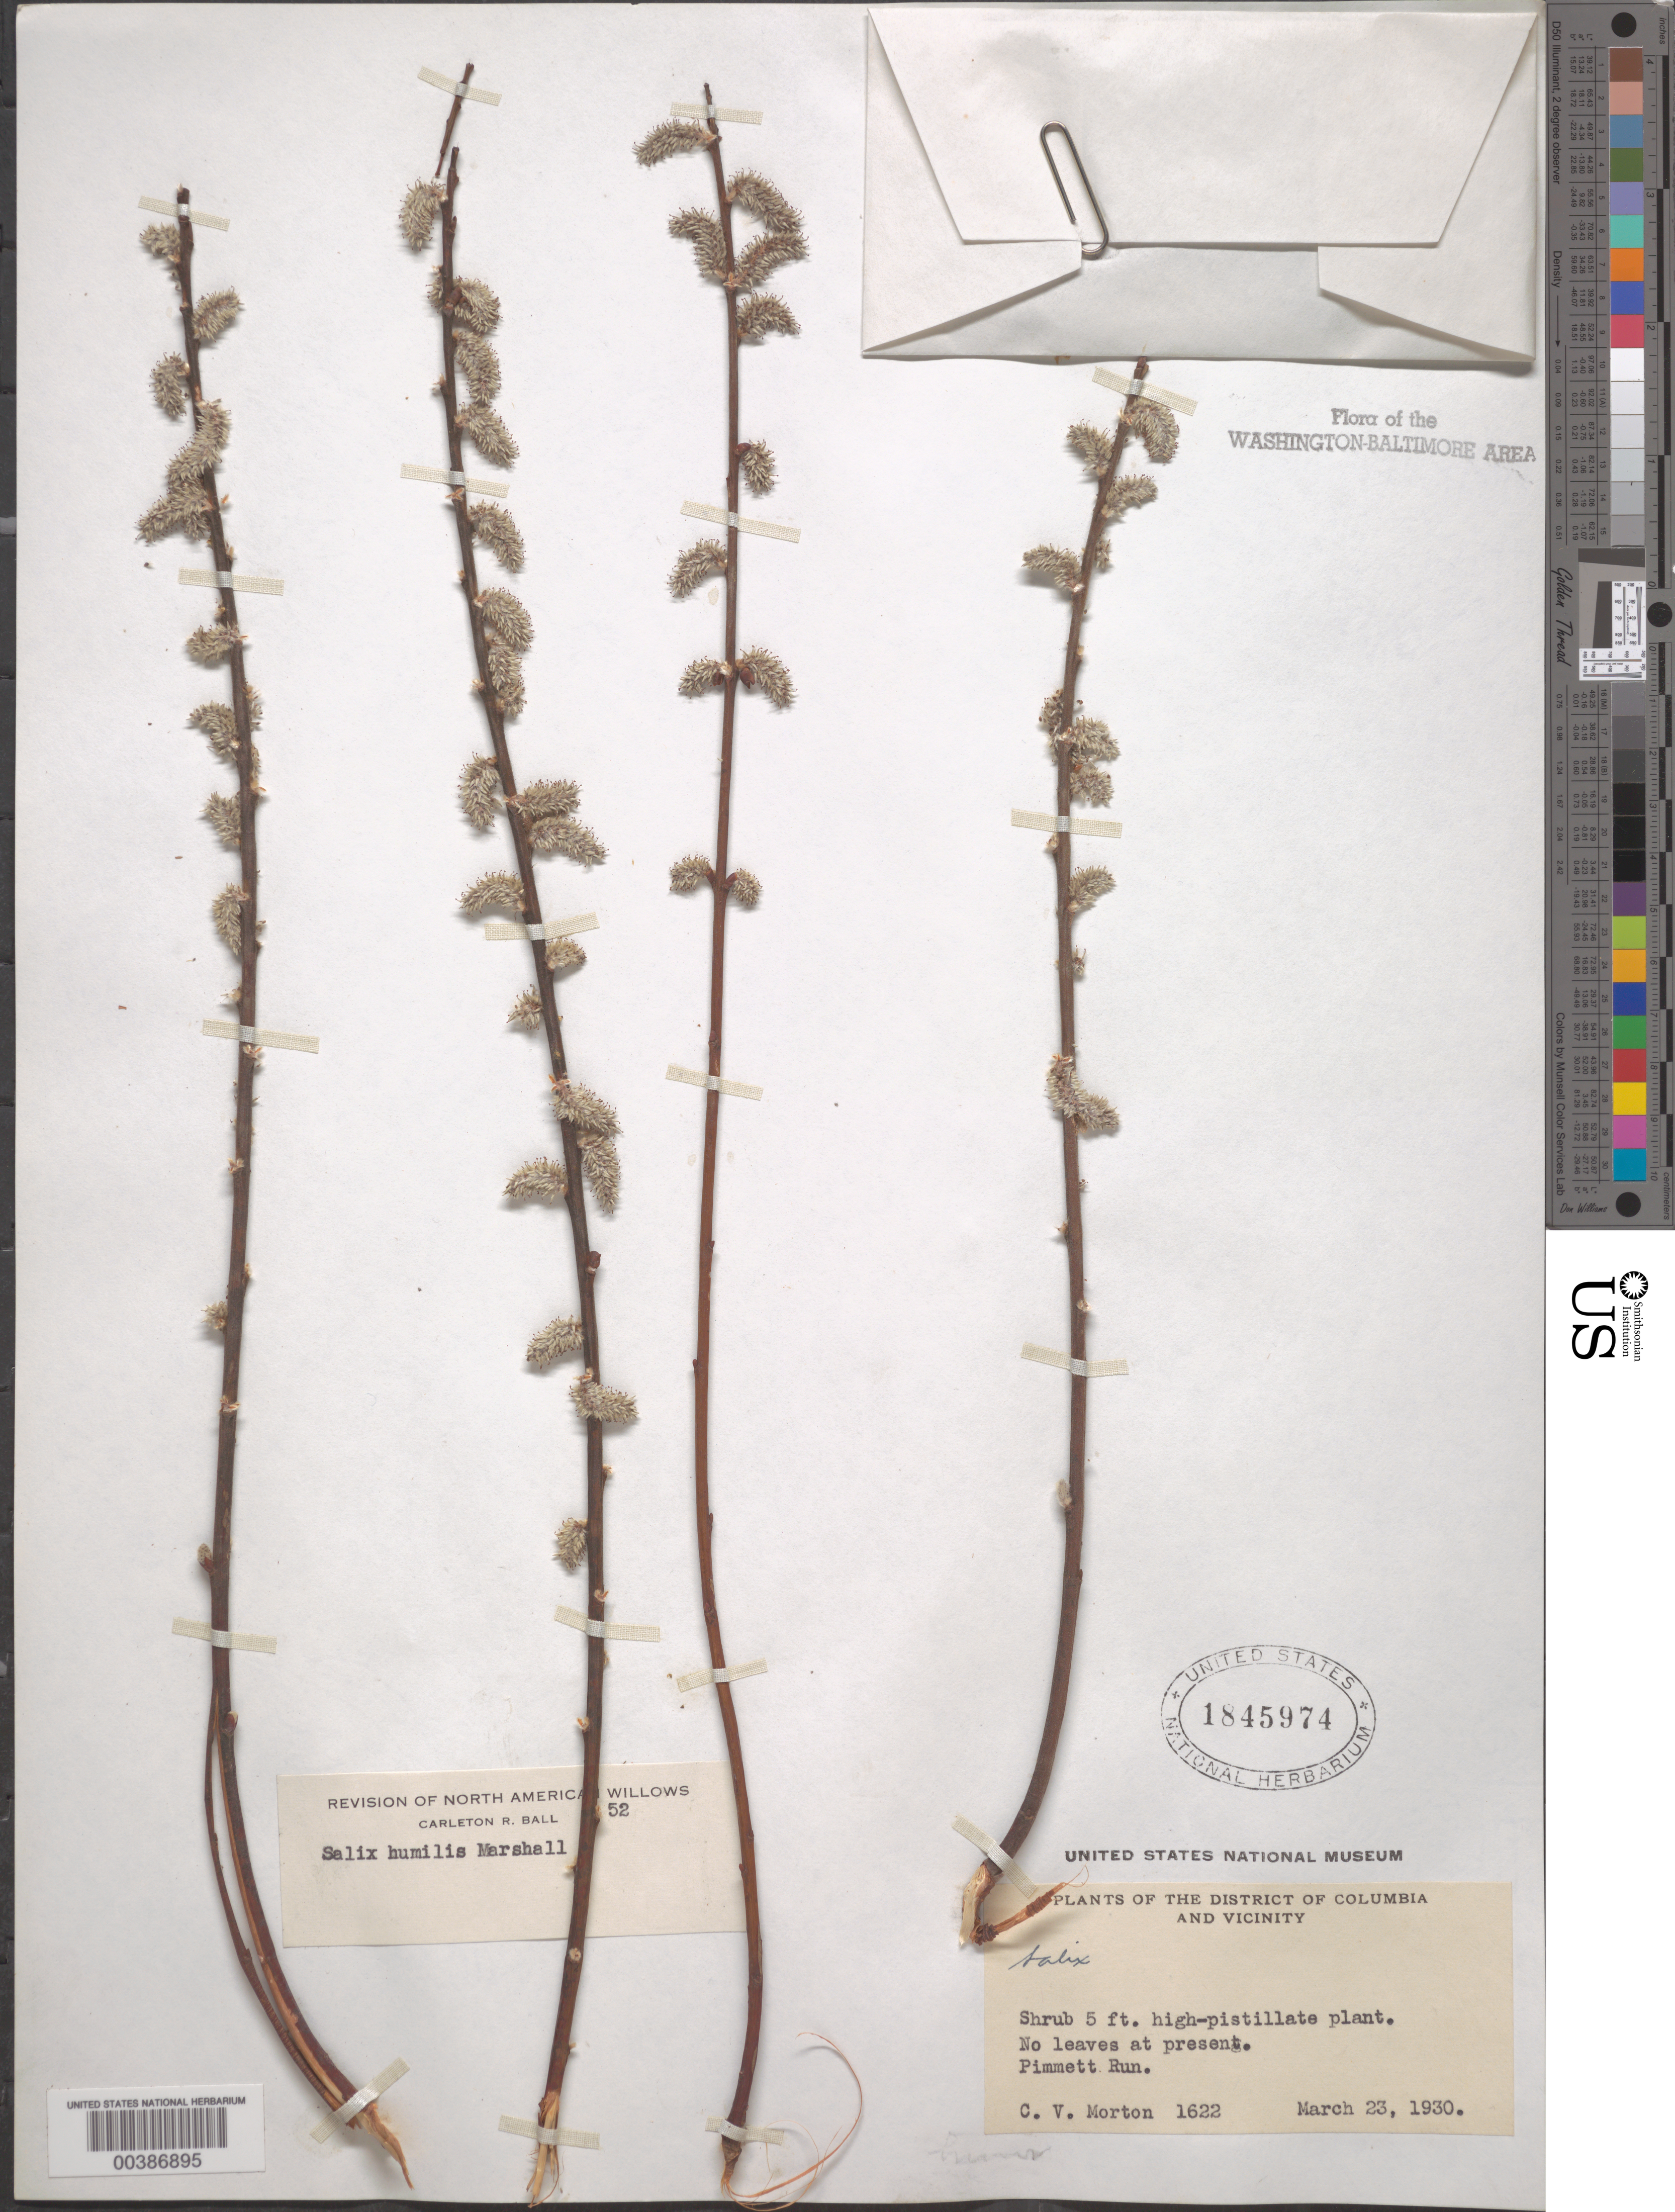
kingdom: Plantae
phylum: Tracheophyta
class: Magnoliopsida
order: Malpighiales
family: Salicaceae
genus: Salix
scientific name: Salix humilis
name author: Marshall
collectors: C. V. Morton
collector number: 1622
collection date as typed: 23 Mar 1930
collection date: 1930-03-23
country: United States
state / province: Virginia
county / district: Fairfax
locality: Pimmett Run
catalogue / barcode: US 1845974